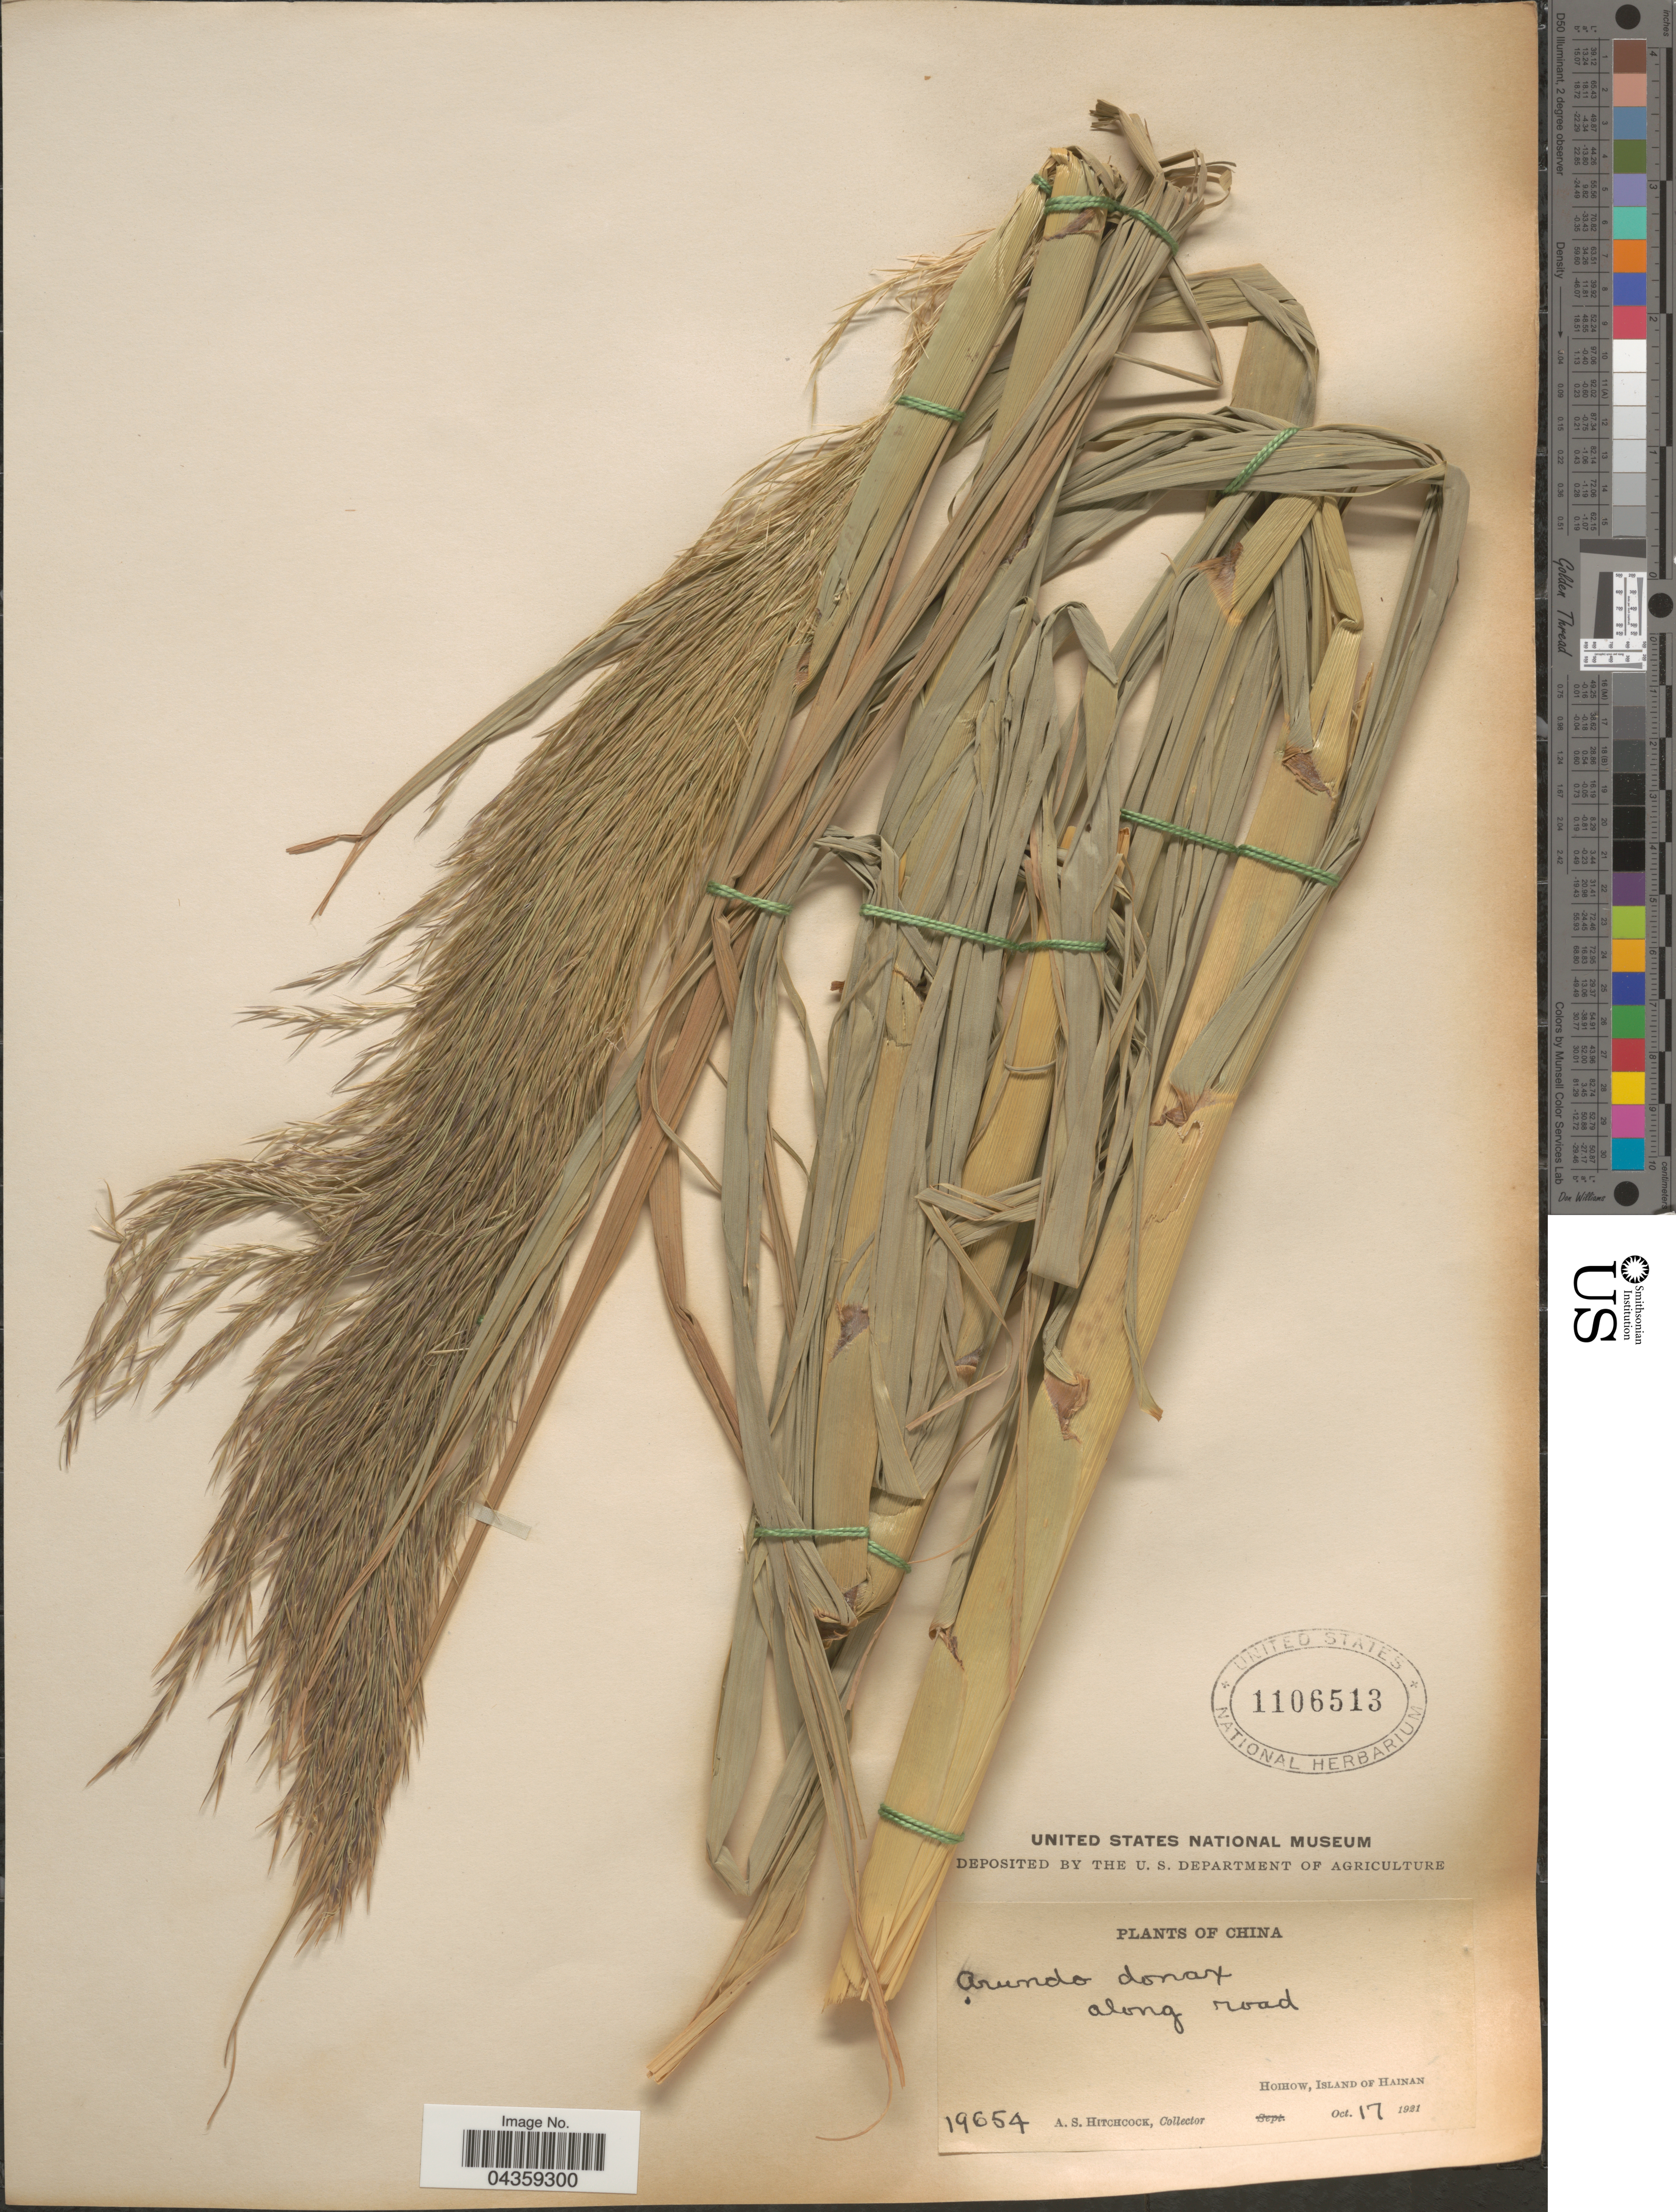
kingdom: Plantae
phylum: Tracheophyta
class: Liliopsida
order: Poales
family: Poaceae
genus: Arundo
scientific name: Arundo donax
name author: L.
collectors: A. S. Hitchcock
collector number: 19654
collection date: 1921-10-17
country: China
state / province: Hainan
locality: Hoihow, Island of Hainan.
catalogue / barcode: US 1106513